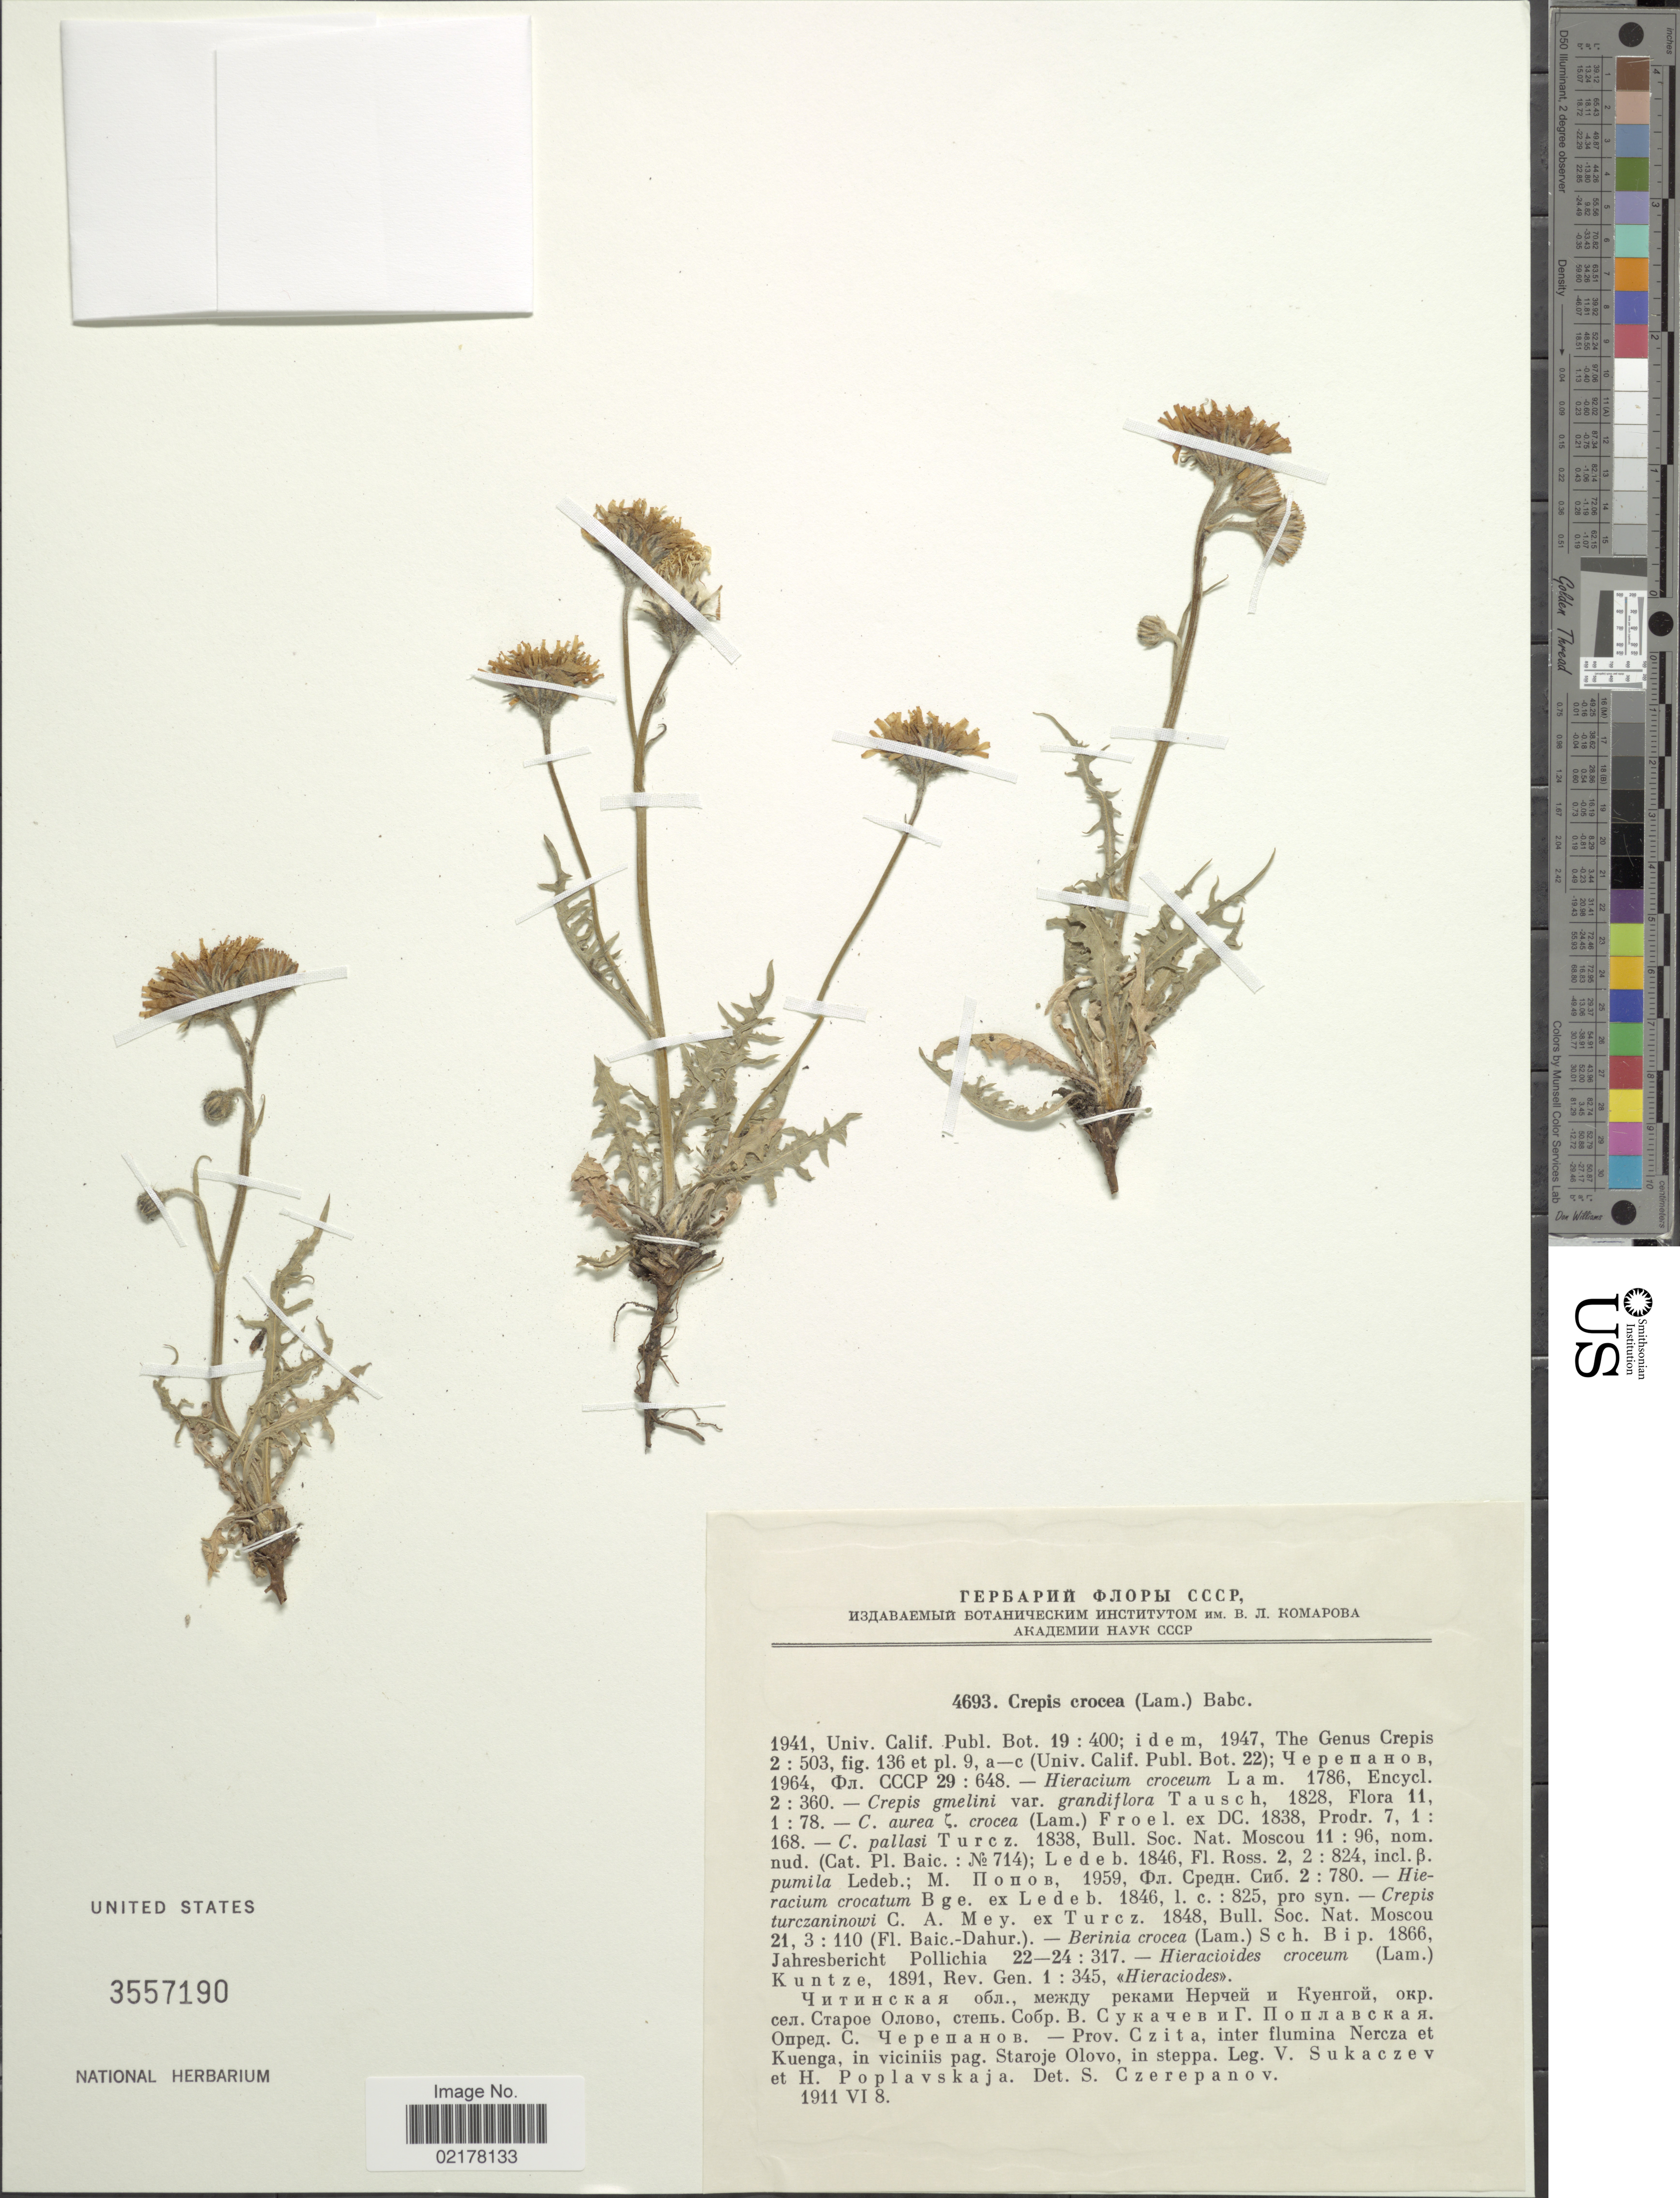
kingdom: Plantae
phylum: Tracheophyta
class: Magnoliopsida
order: Asterales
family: Asteraceae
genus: Crepis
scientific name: Crepis crocea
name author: (Lam.) Babc.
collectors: V. Sukaczev & H. I. Poplavskaja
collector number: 4693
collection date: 1911-06-18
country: Russian Federation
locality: Prov. Czita, inter flumina Nercza et Kuenga, in viciniis pag. Staroje Olovo, in steppa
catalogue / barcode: US 3557190